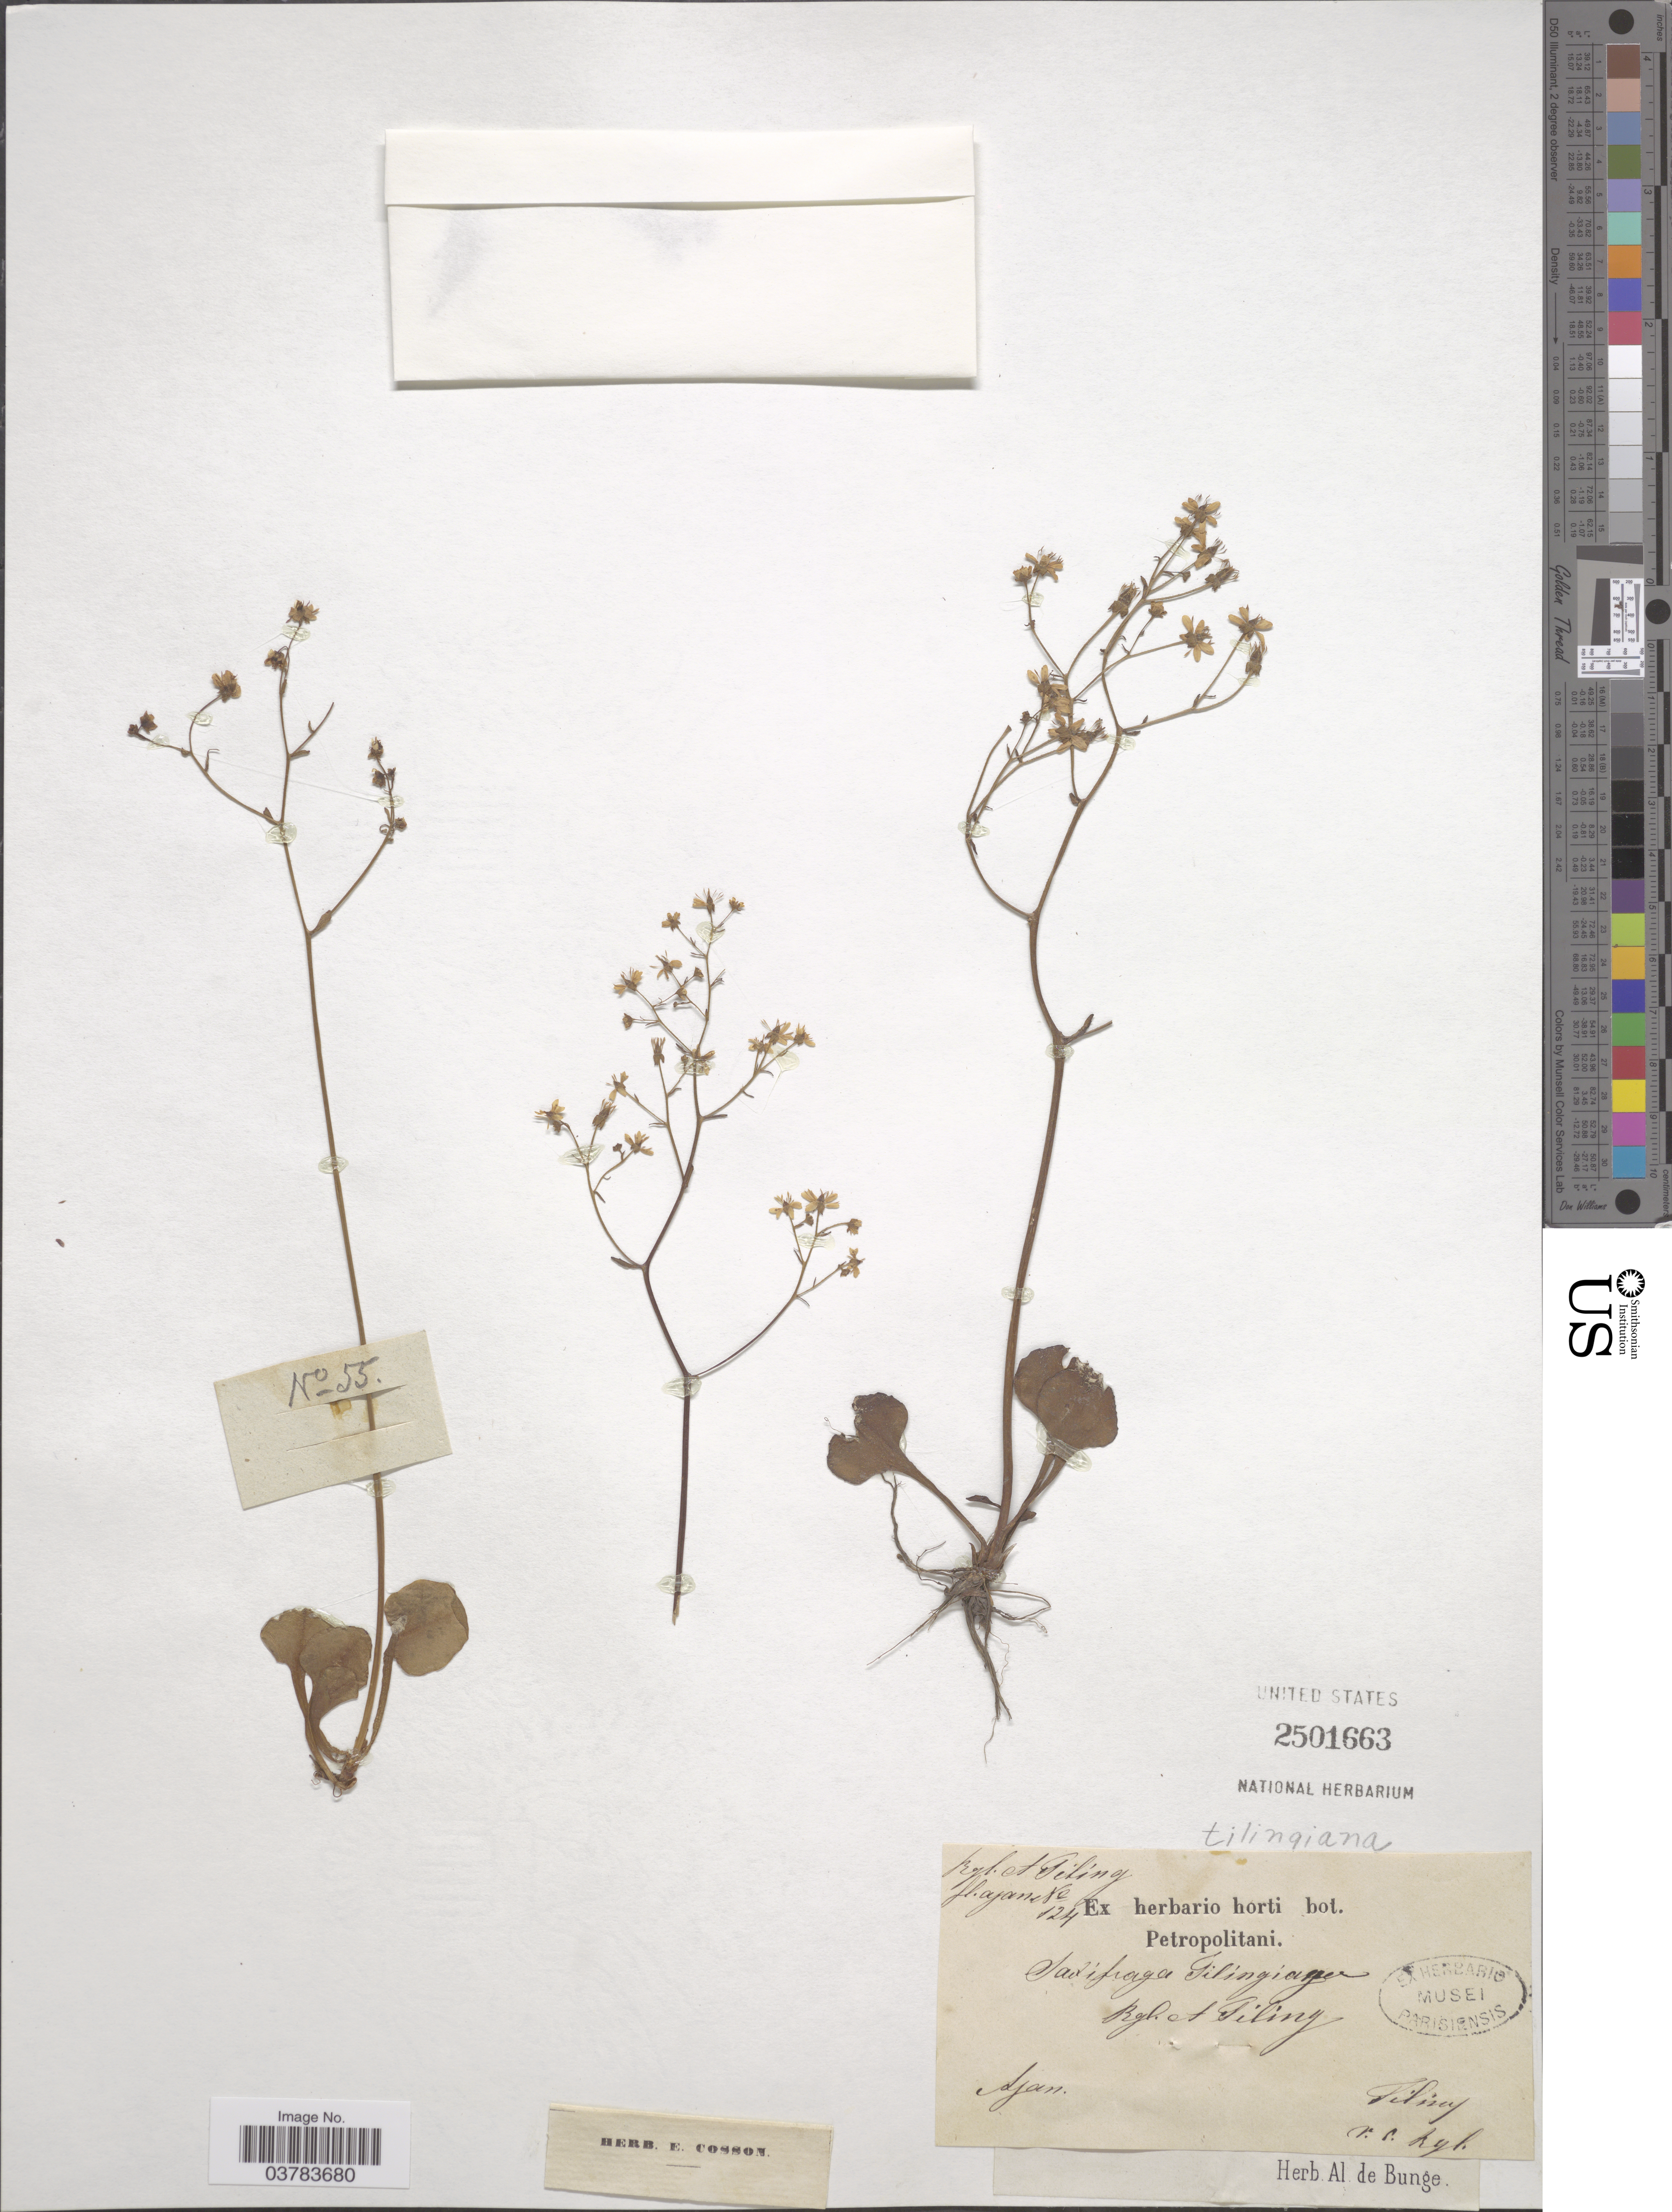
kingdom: Plantae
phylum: Tracheophyta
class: Magnoliopsida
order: Saxifragales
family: Saxifragaceae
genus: Saxifraga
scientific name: Saxifraga tilingiana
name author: Regel & Tiling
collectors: V. c. Rgh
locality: Ajan. [interpreted] Tiling.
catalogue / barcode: US 2501663